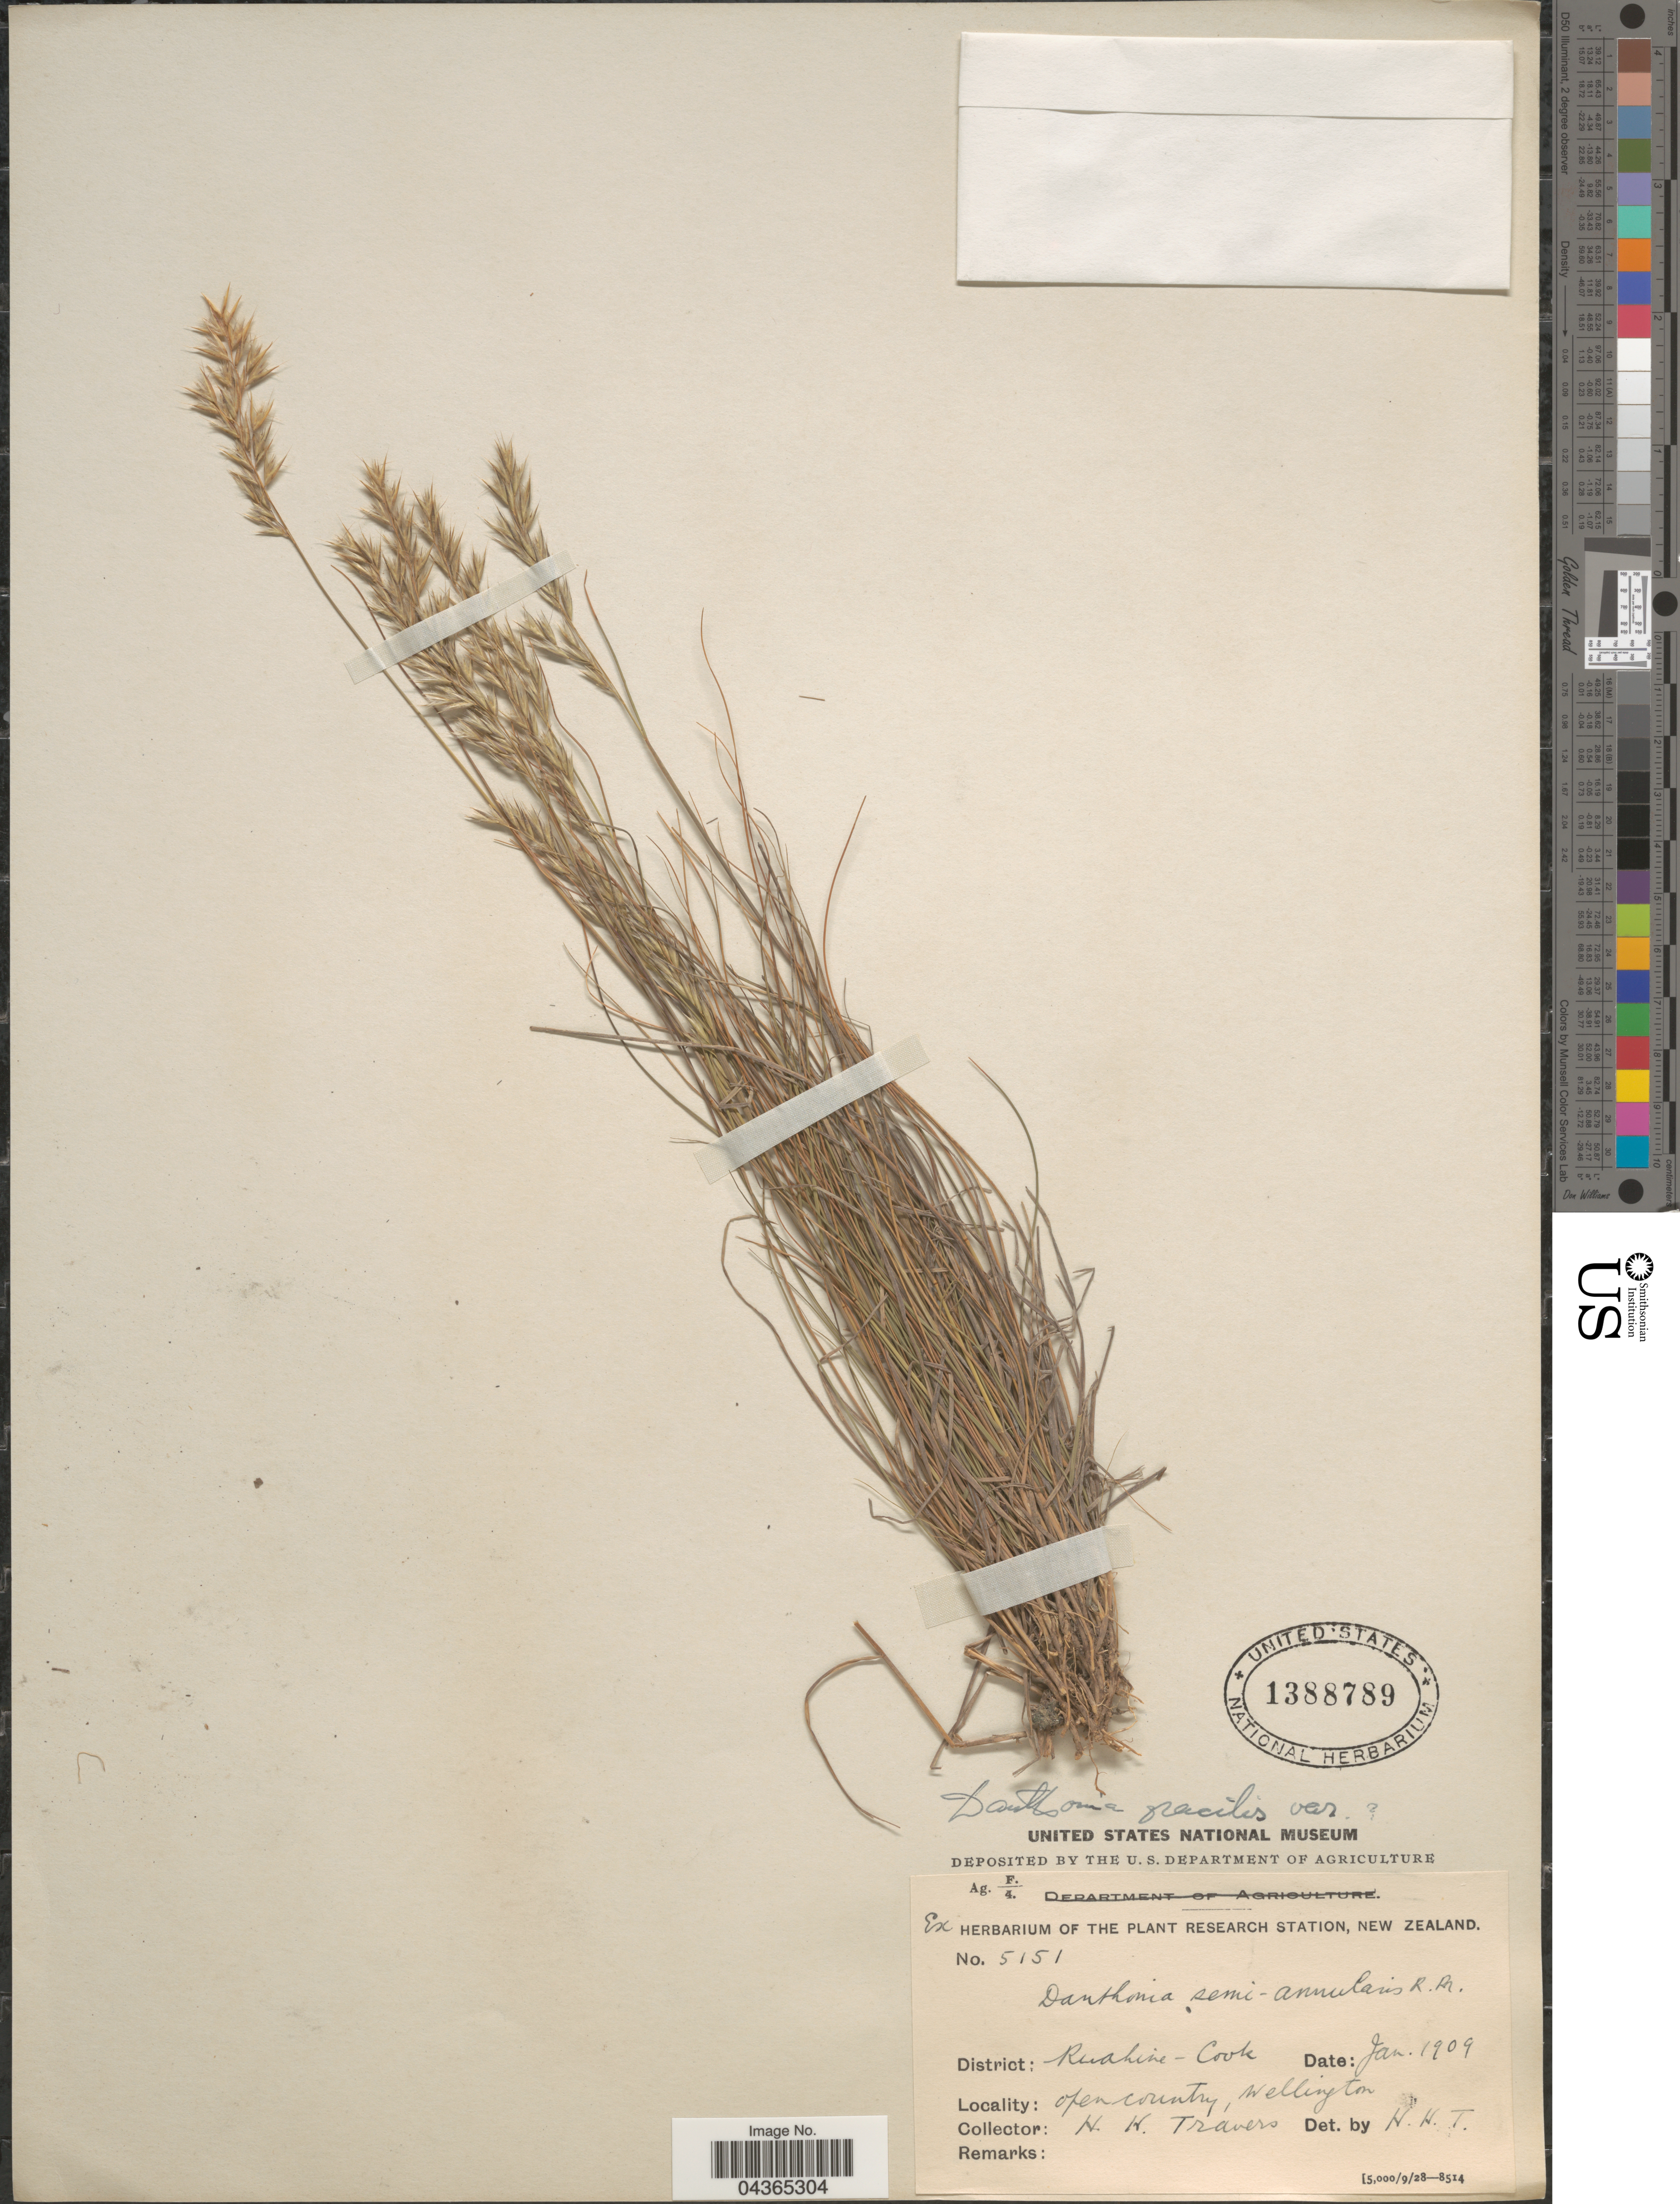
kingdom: Plantae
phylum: Tracheophyta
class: Liliopsida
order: Poales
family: Poaceae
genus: Rytidosperma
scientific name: Rytidosperma gracile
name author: (Hook. f.) Connor & Edgar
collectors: H. Travers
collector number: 5151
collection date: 1909-01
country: New Zealand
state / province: Wellington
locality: District: Ruahine - Cook. Open country, Wellington.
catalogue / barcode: US 1388789